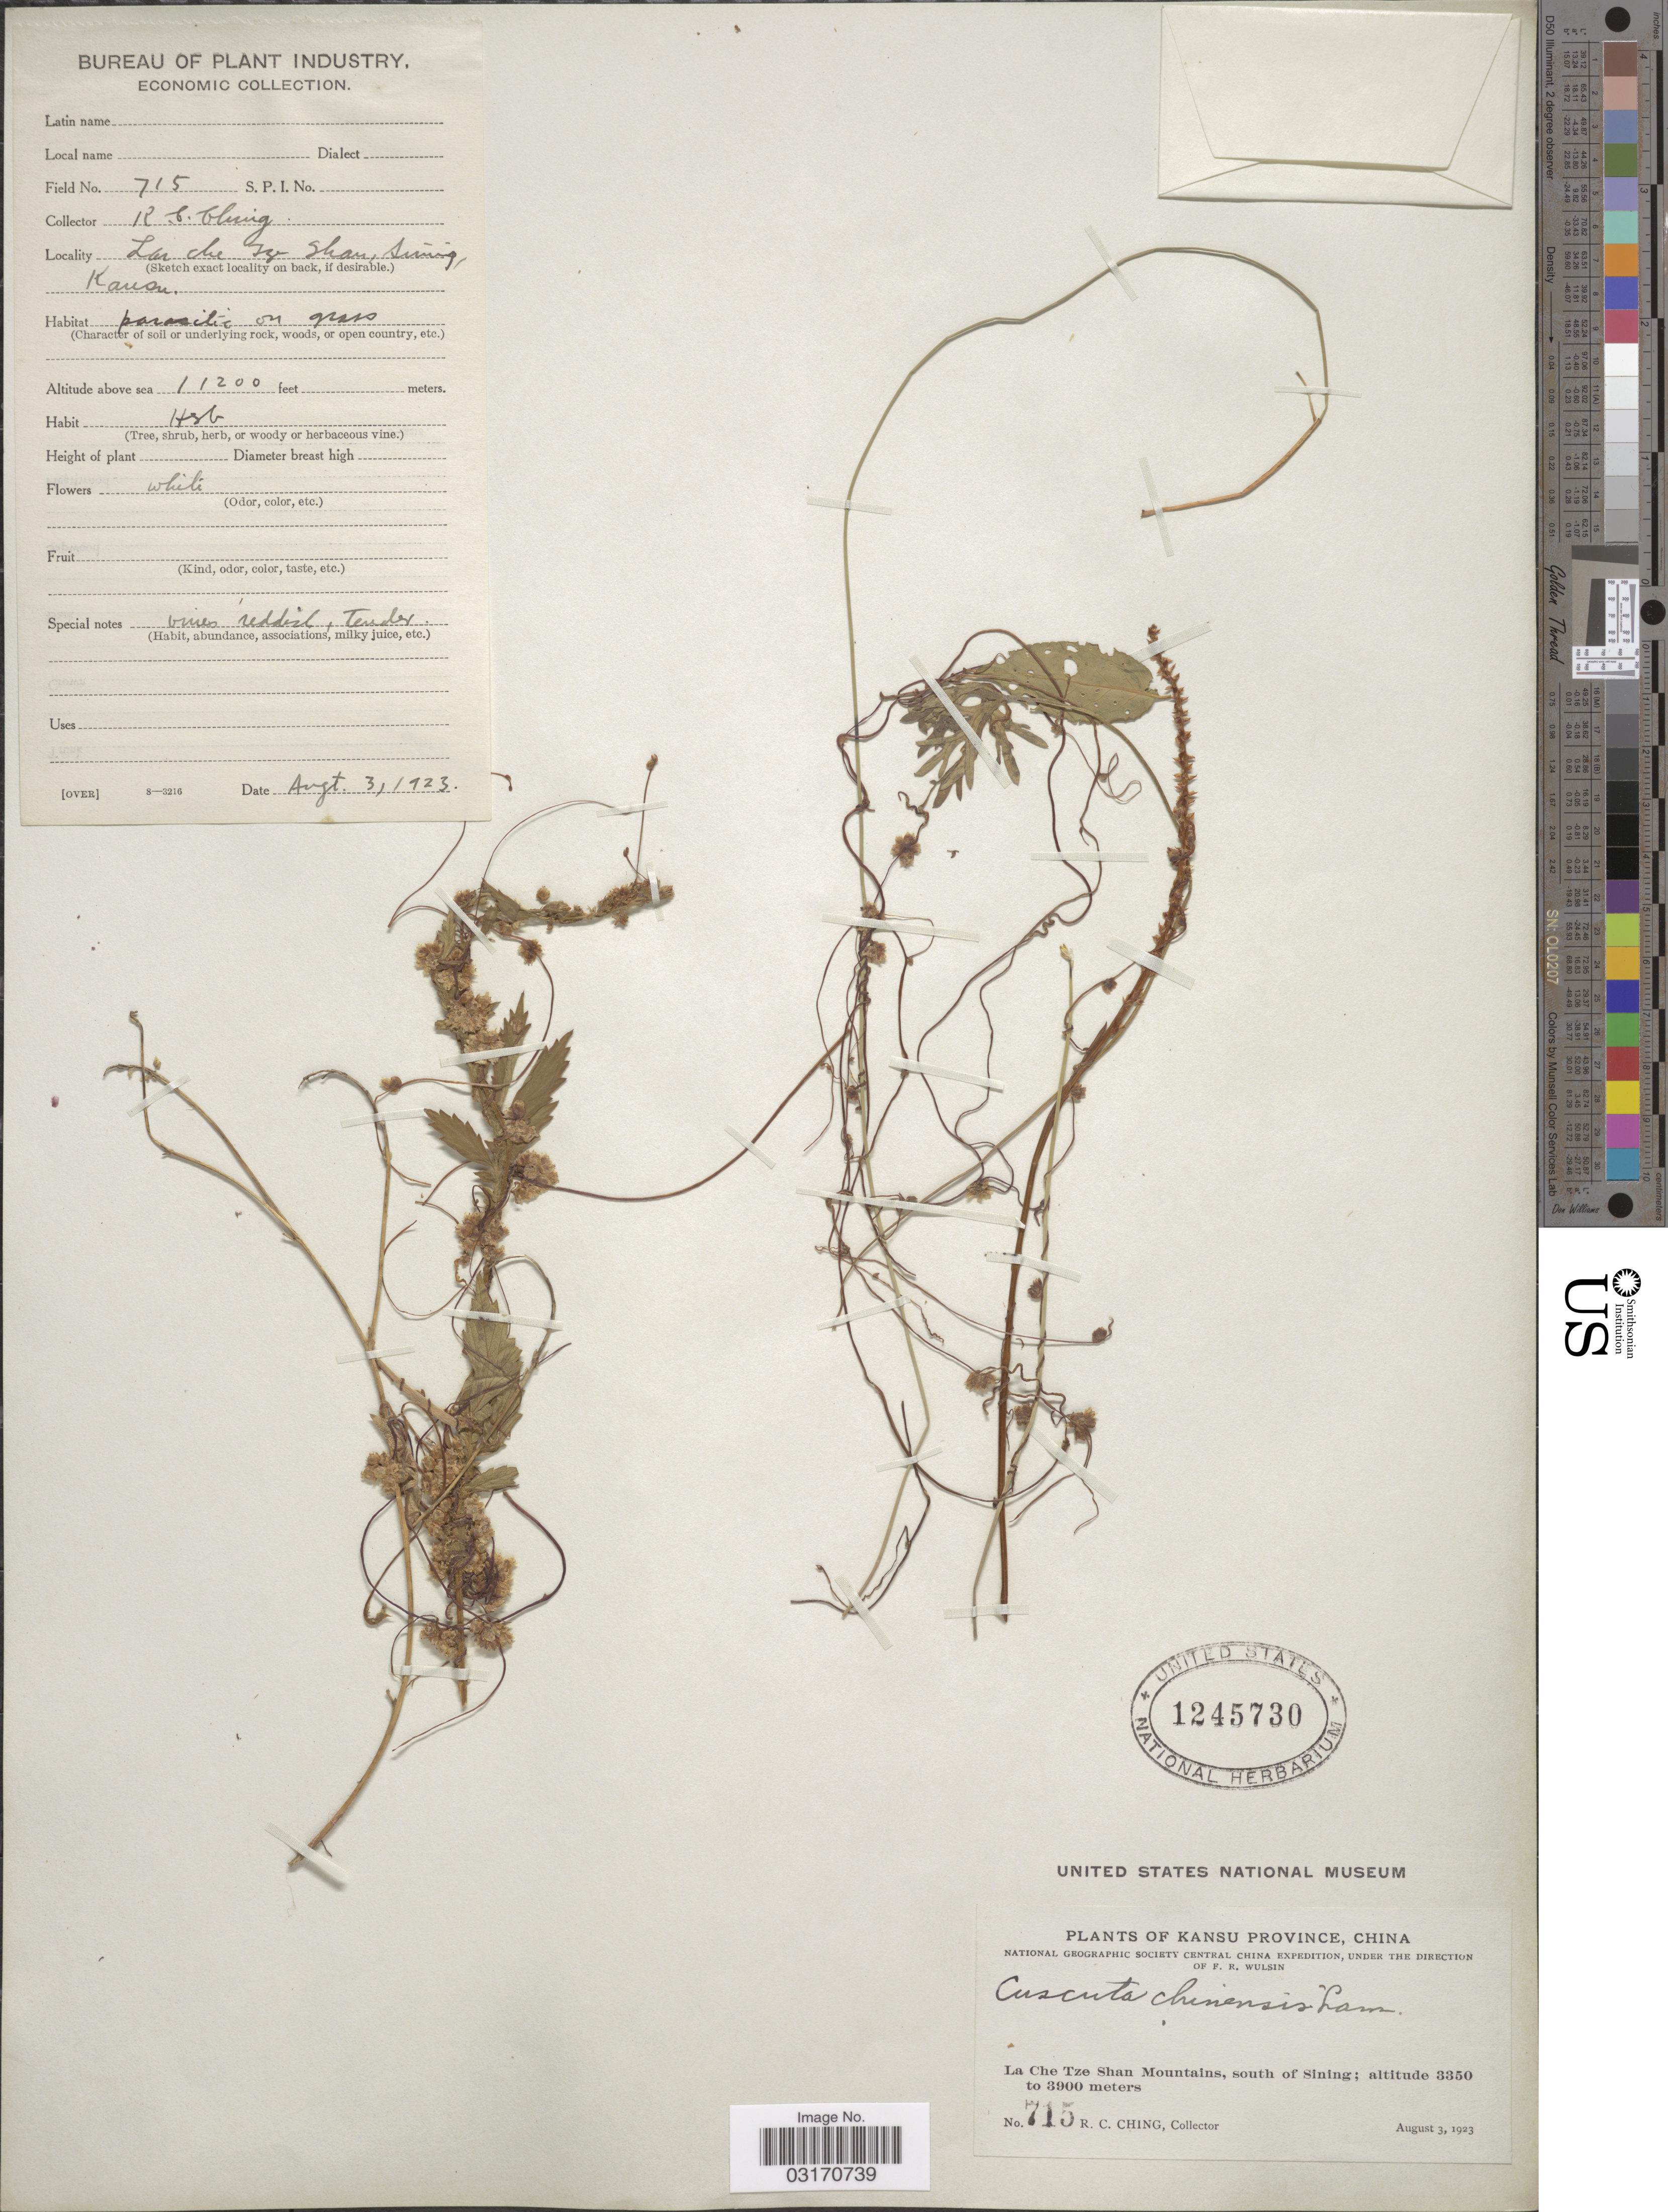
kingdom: Plantae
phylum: Tracheophyta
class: Magnoliopsida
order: Solanales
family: Convolvulaceae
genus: Cuscuta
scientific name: Cuscuta capitata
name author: Roxb.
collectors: R. C. Ching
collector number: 715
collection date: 1923-08-03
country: China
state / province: Gansu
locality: Kansu Province. La Che Tze Shan Mountains, south of Sining.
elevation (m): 3414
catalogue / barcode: US 1245730